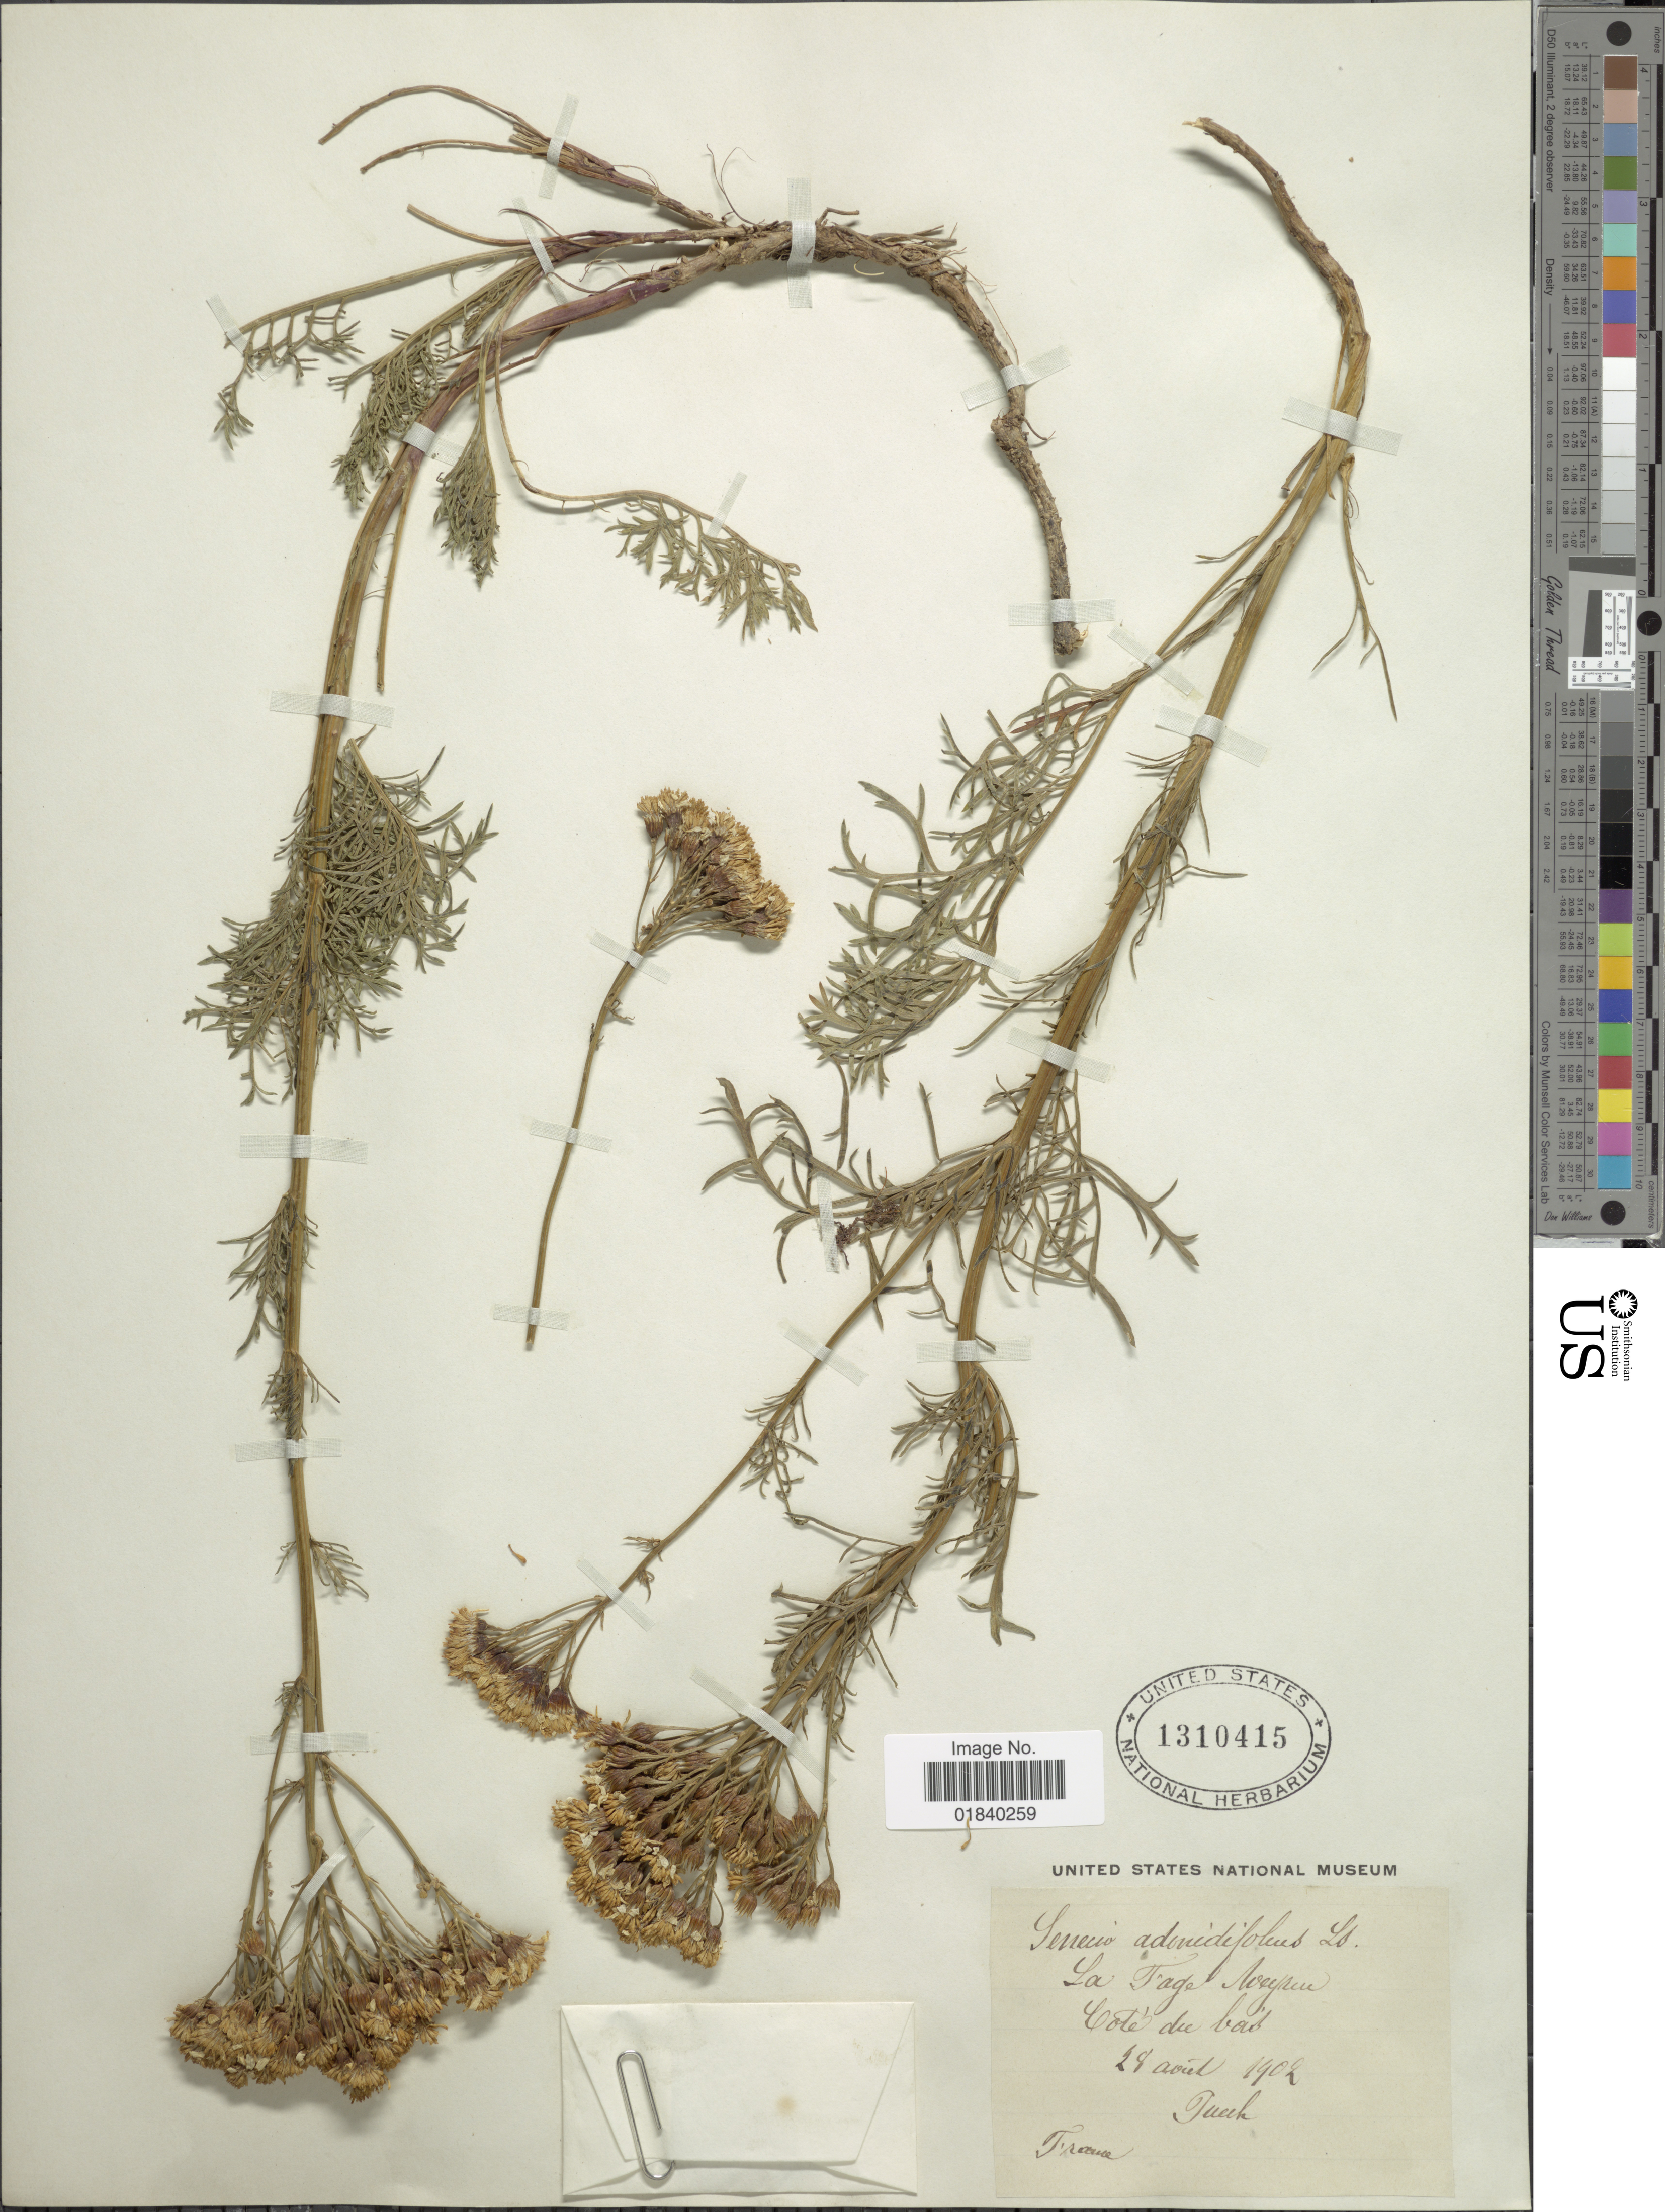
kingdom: Plantae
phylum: Tracheophyta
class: Magnoliopsida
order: Asterales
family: Asteraceae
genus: Jacobaea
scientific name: Jacobaea adonidifolia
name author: (Loisel.) Pelser & Veldkamp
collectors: Puech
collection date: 1902-04-28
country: France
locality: La Fage A [illegible text] Cote du Bas, France. [interpreted]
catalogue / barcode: US 1310415